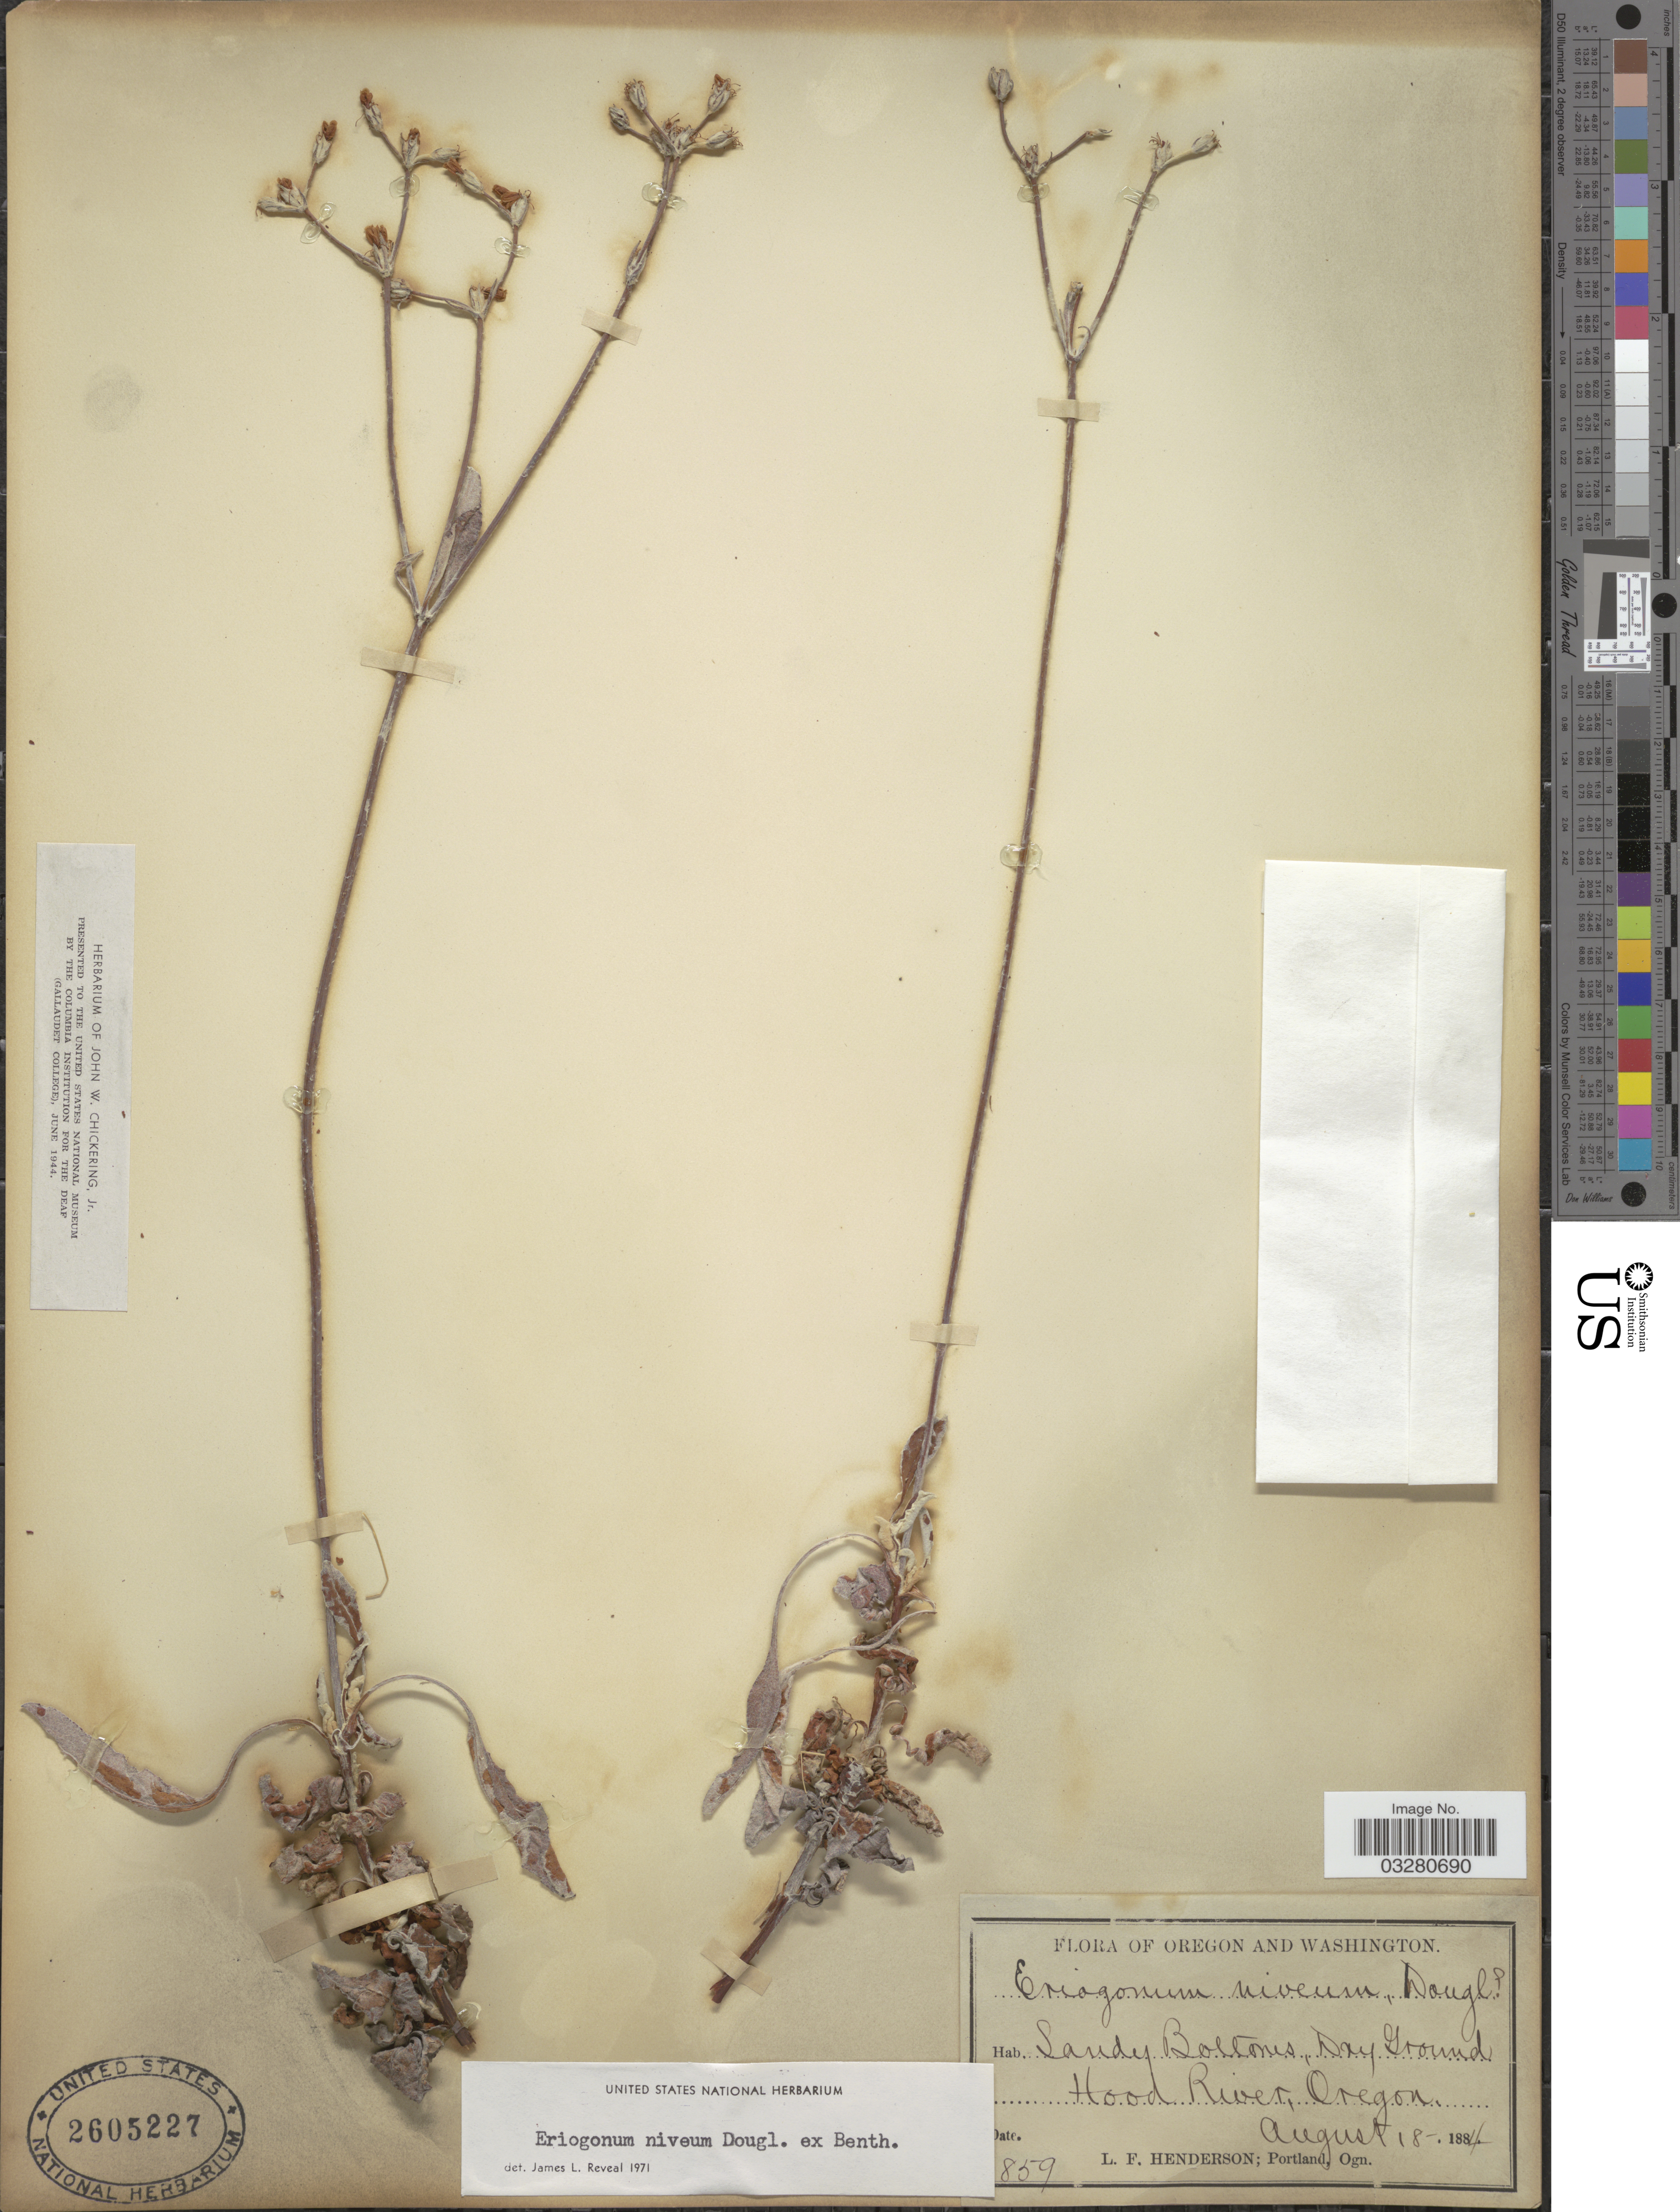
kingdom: Plantae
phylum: Tracheophyta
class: Magnoliopsida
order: Caryophyllales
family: Polygonaceae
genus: Eriogonum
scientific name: Eriogonum strictum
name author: Benth.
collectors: L. Henderson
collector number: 859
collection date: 1884-08-18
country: United States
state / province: Oregon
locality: Hood River.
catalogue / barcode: US 2605227